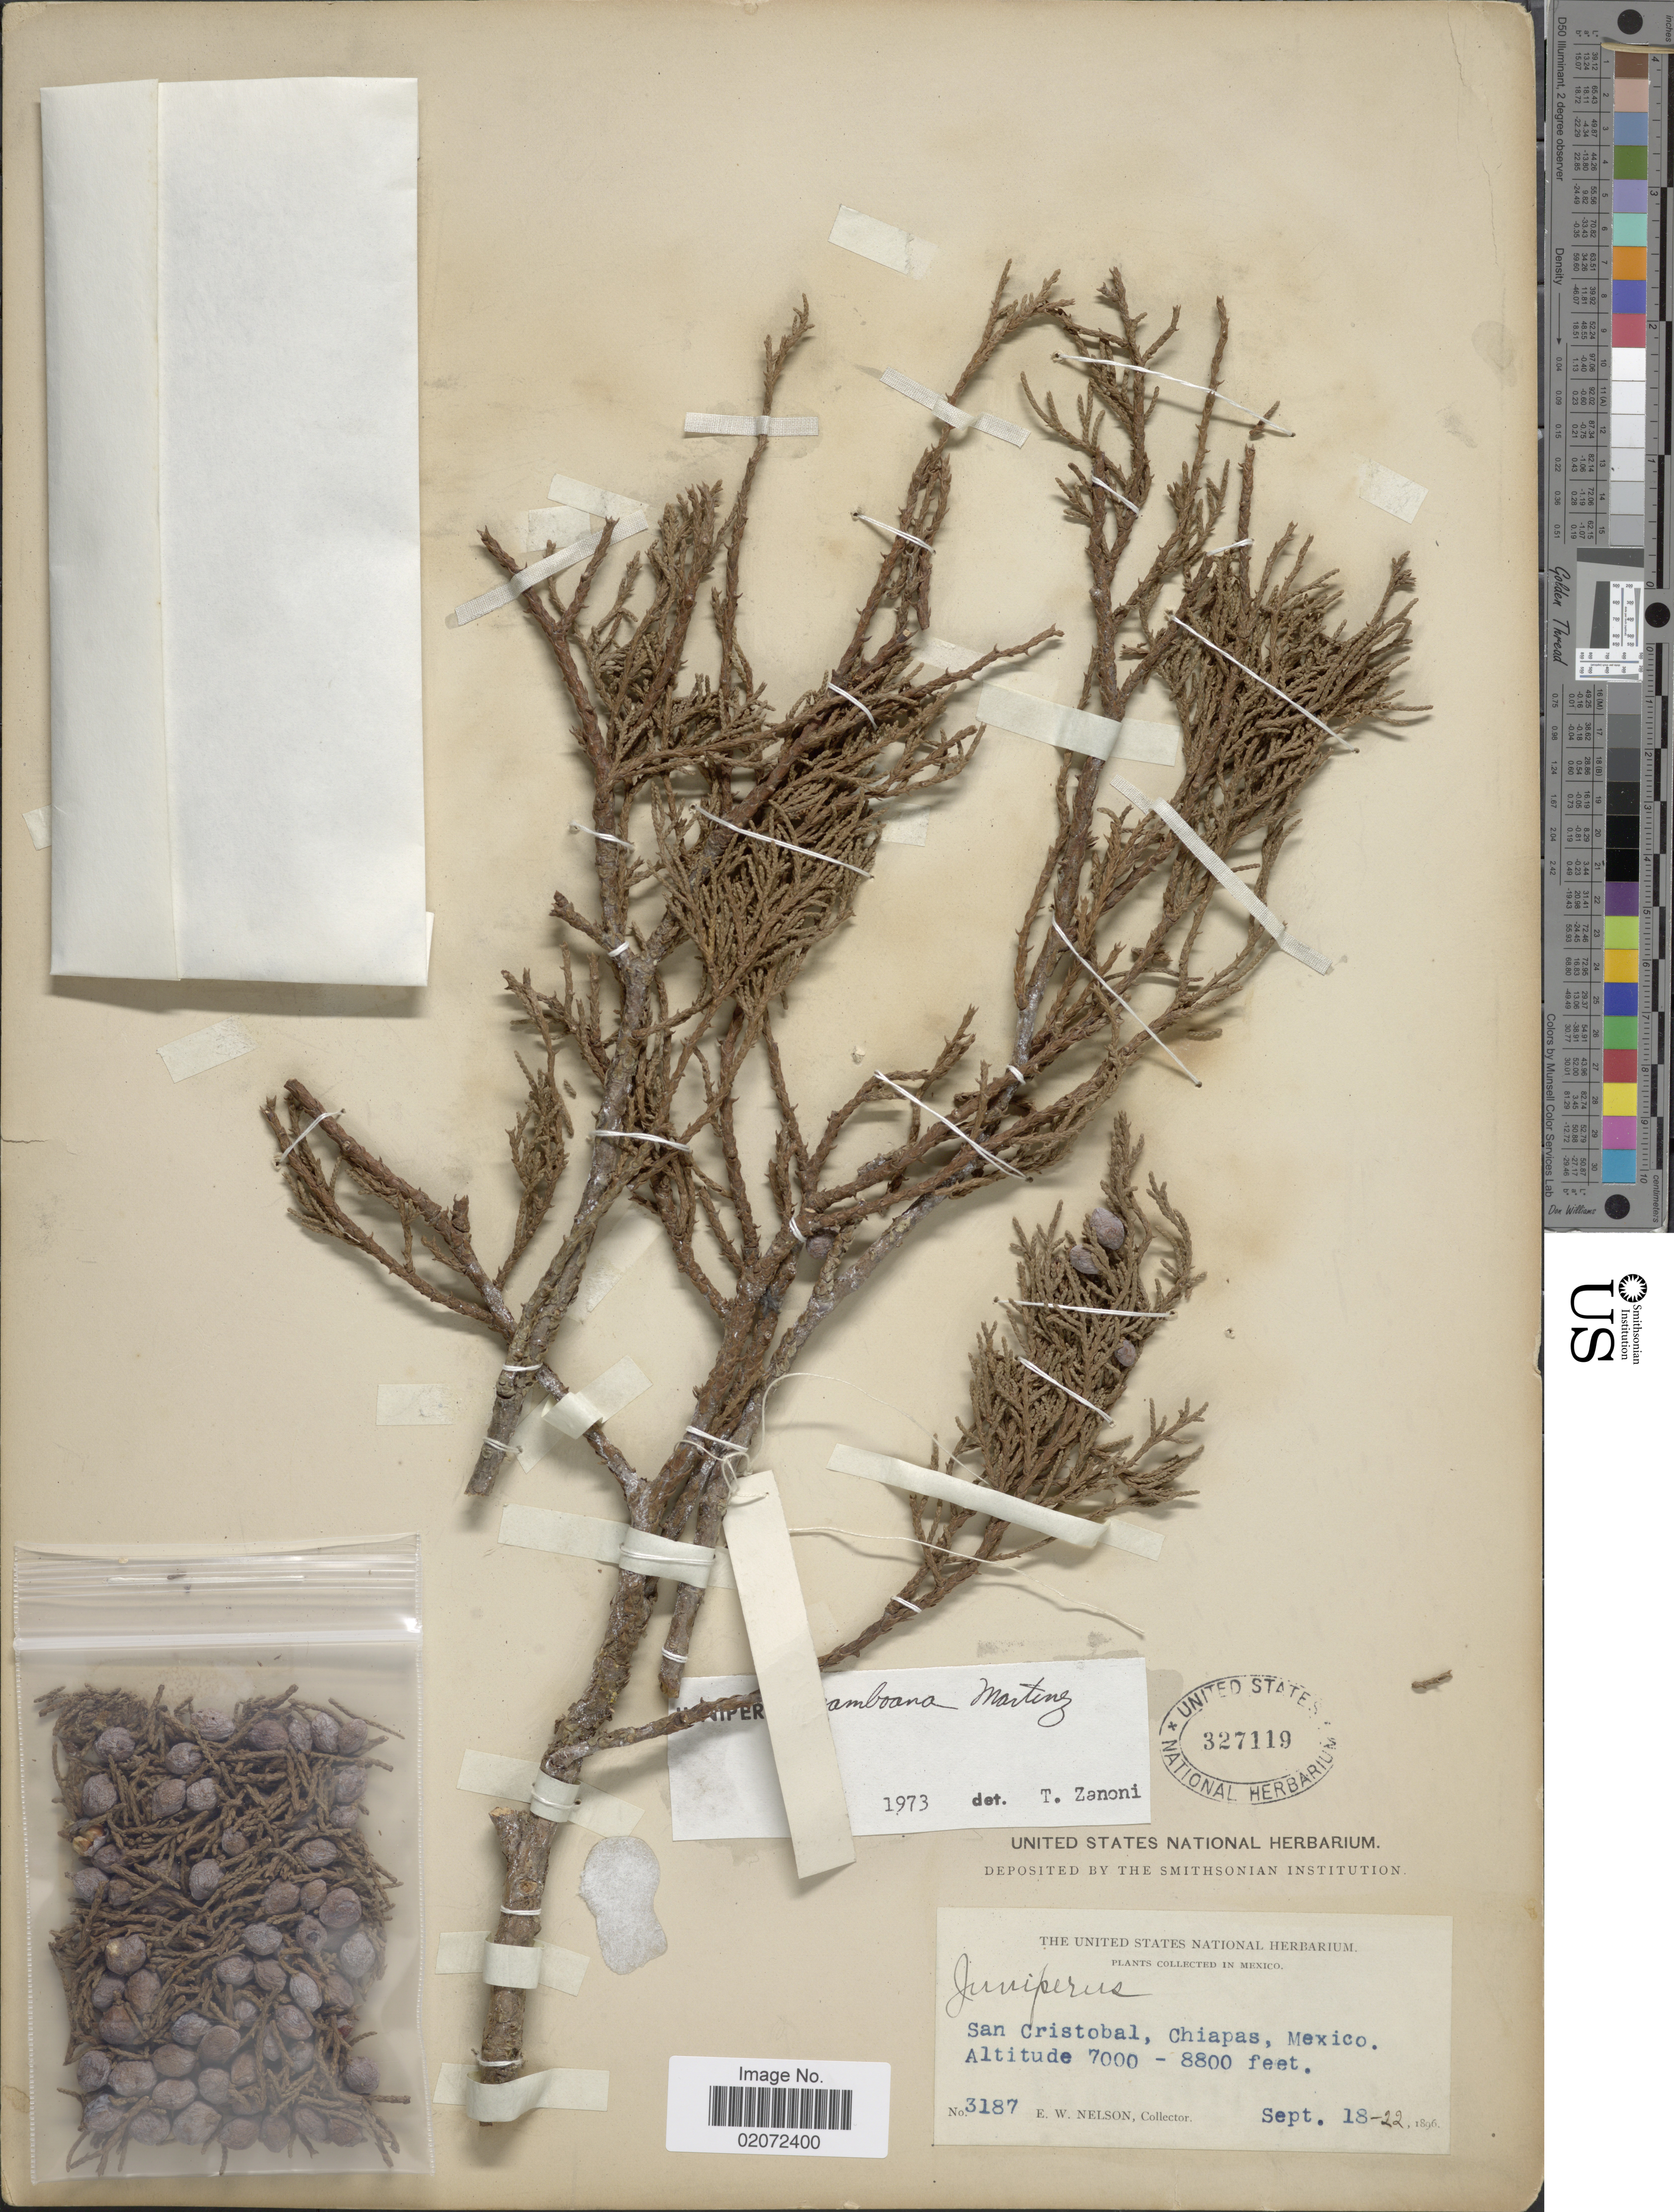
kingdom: Plantae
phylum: Tracheophyta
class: Pinopsida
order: Pinales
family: Cupressaceae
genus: Juniperus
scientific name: Juniperus gamboana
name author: Martínez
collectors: E. W. Nelson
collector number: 3187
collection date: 1896-09-18/1896-09-22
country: Mexico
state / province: Chiapas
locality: San Cristobal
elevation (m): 2134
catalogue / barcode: US 327119